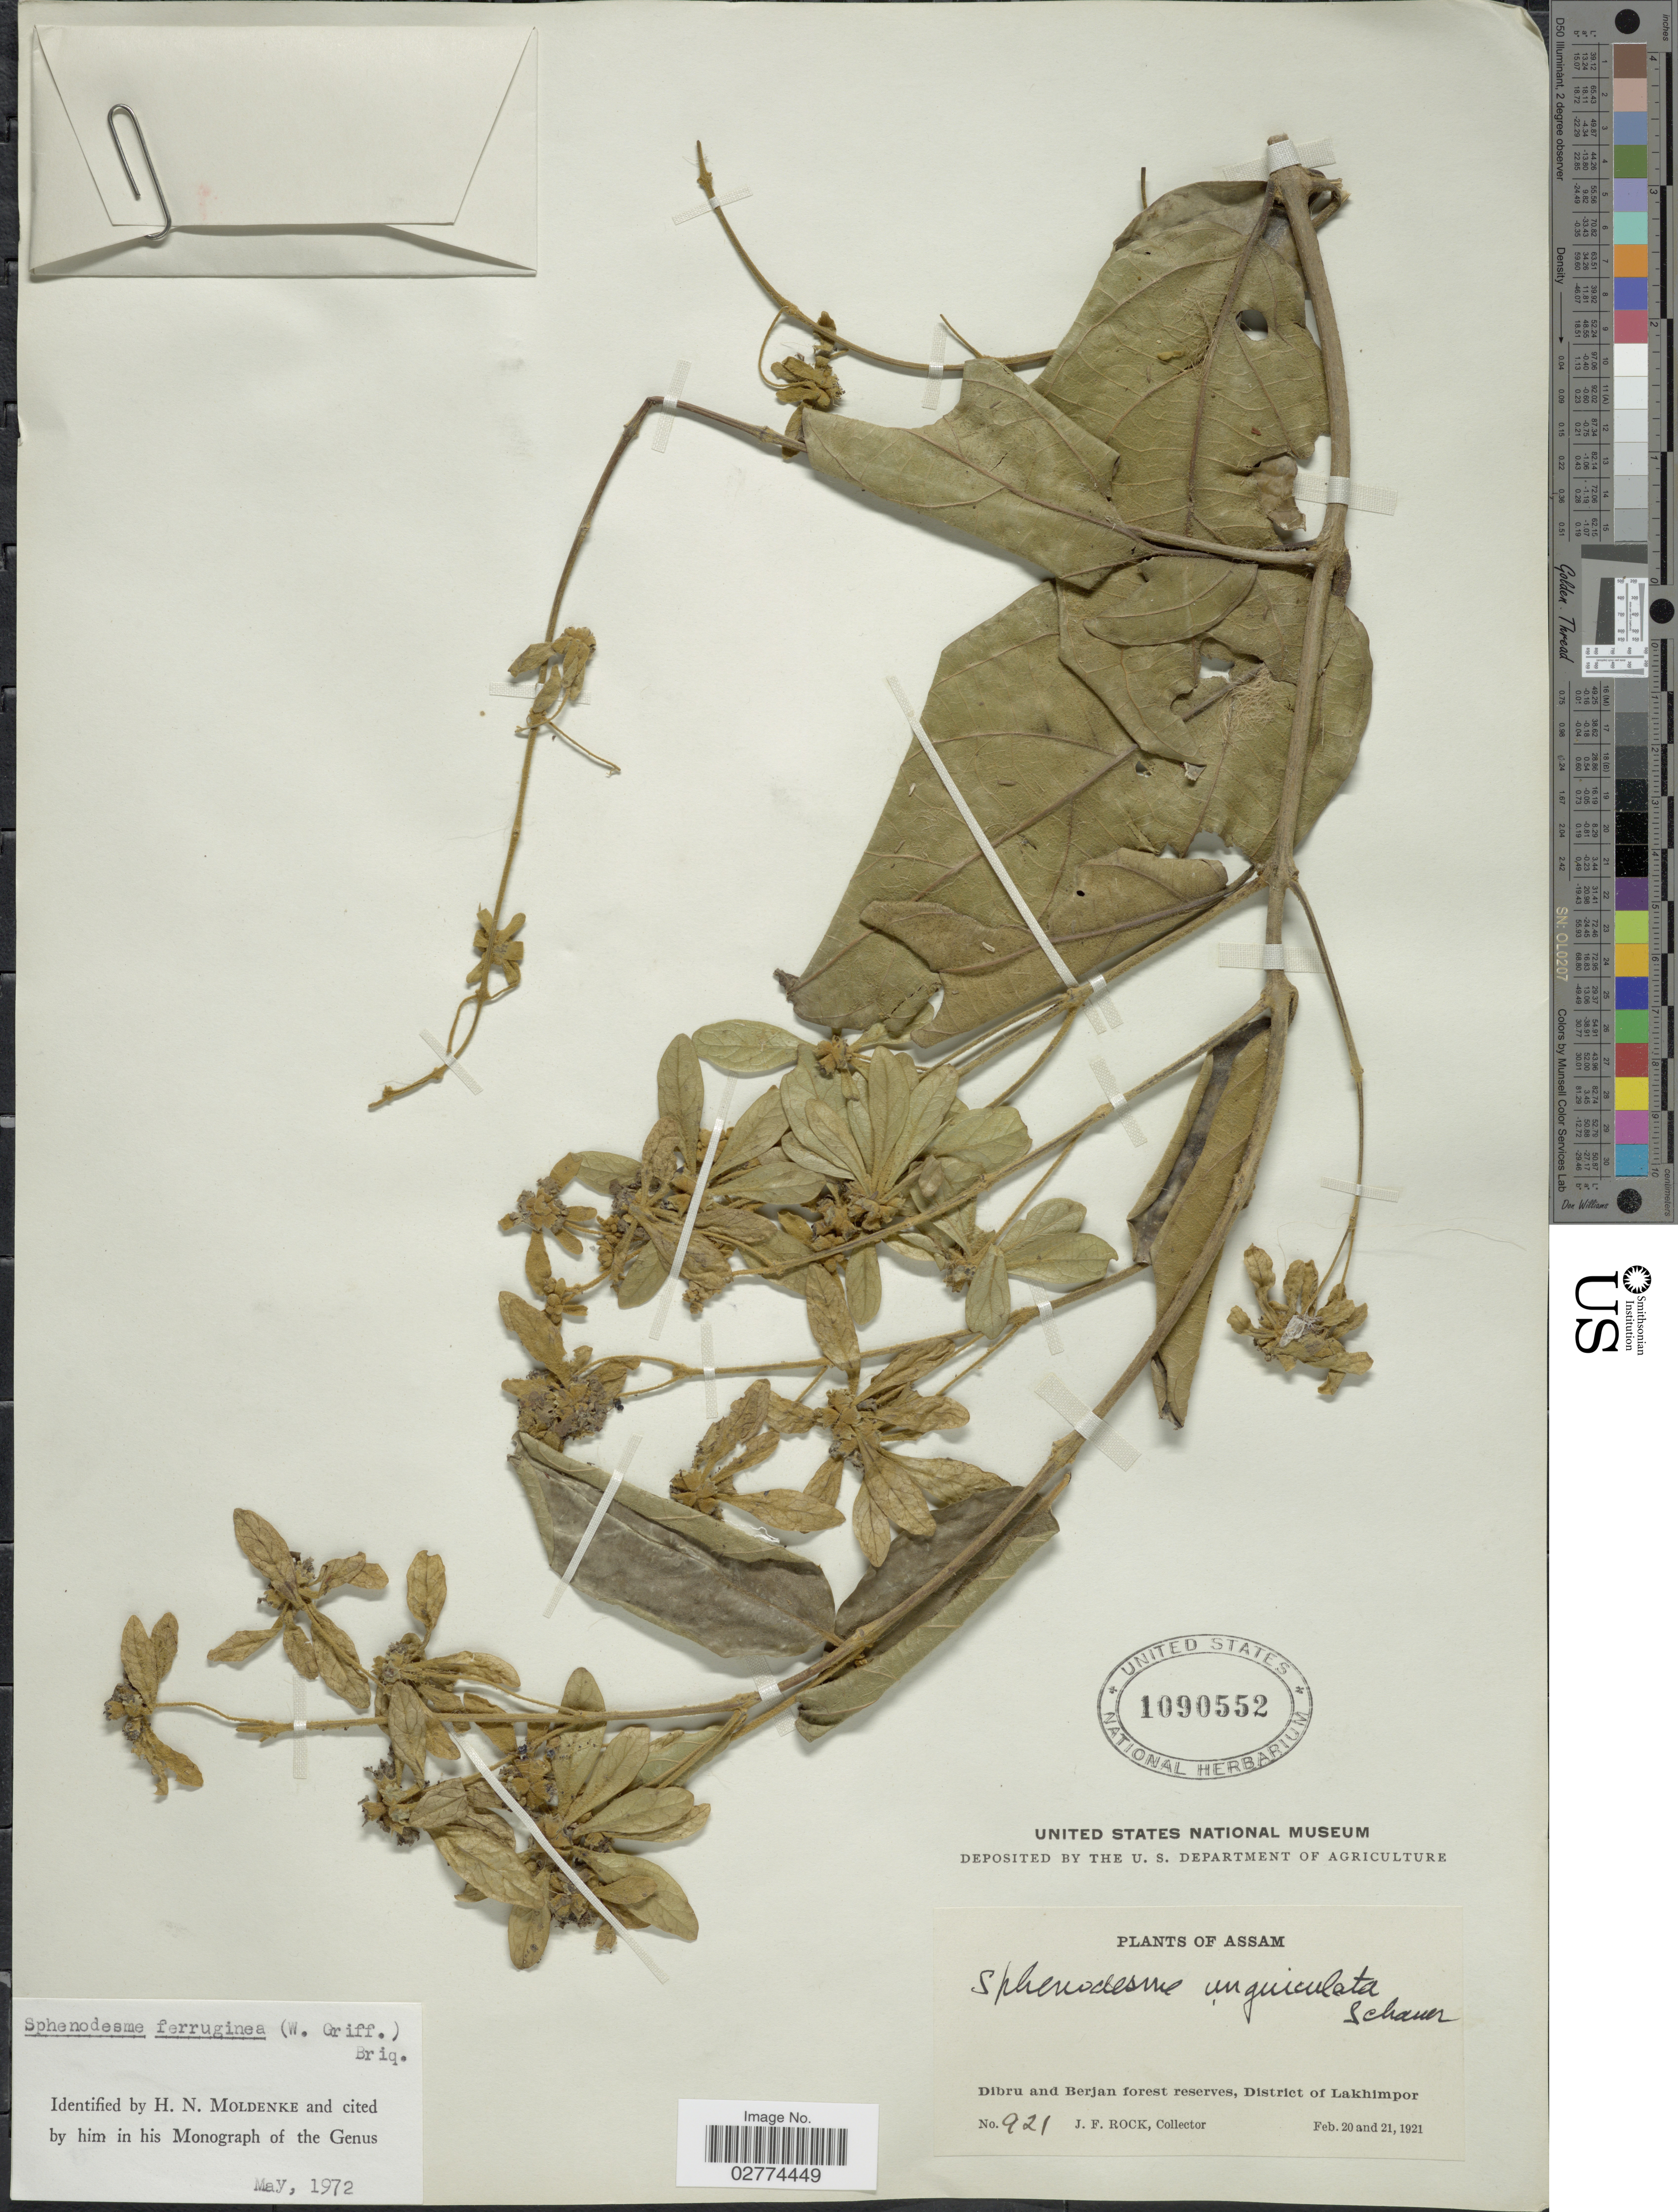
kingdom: Plantae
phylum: Tracheophyta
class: Magnoliopsida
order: Lamiales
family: Lamiaceae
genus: Sphenodesme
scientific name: Sphenodesme ferruginea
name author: (Griff.) Briq.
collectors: J. Rock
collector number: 921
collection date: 1921-02-20/1921-02-21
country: India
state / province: Assam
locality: Dibru and Berjan forest reserves, District of Lakhimpor.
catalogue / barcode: US 1090552